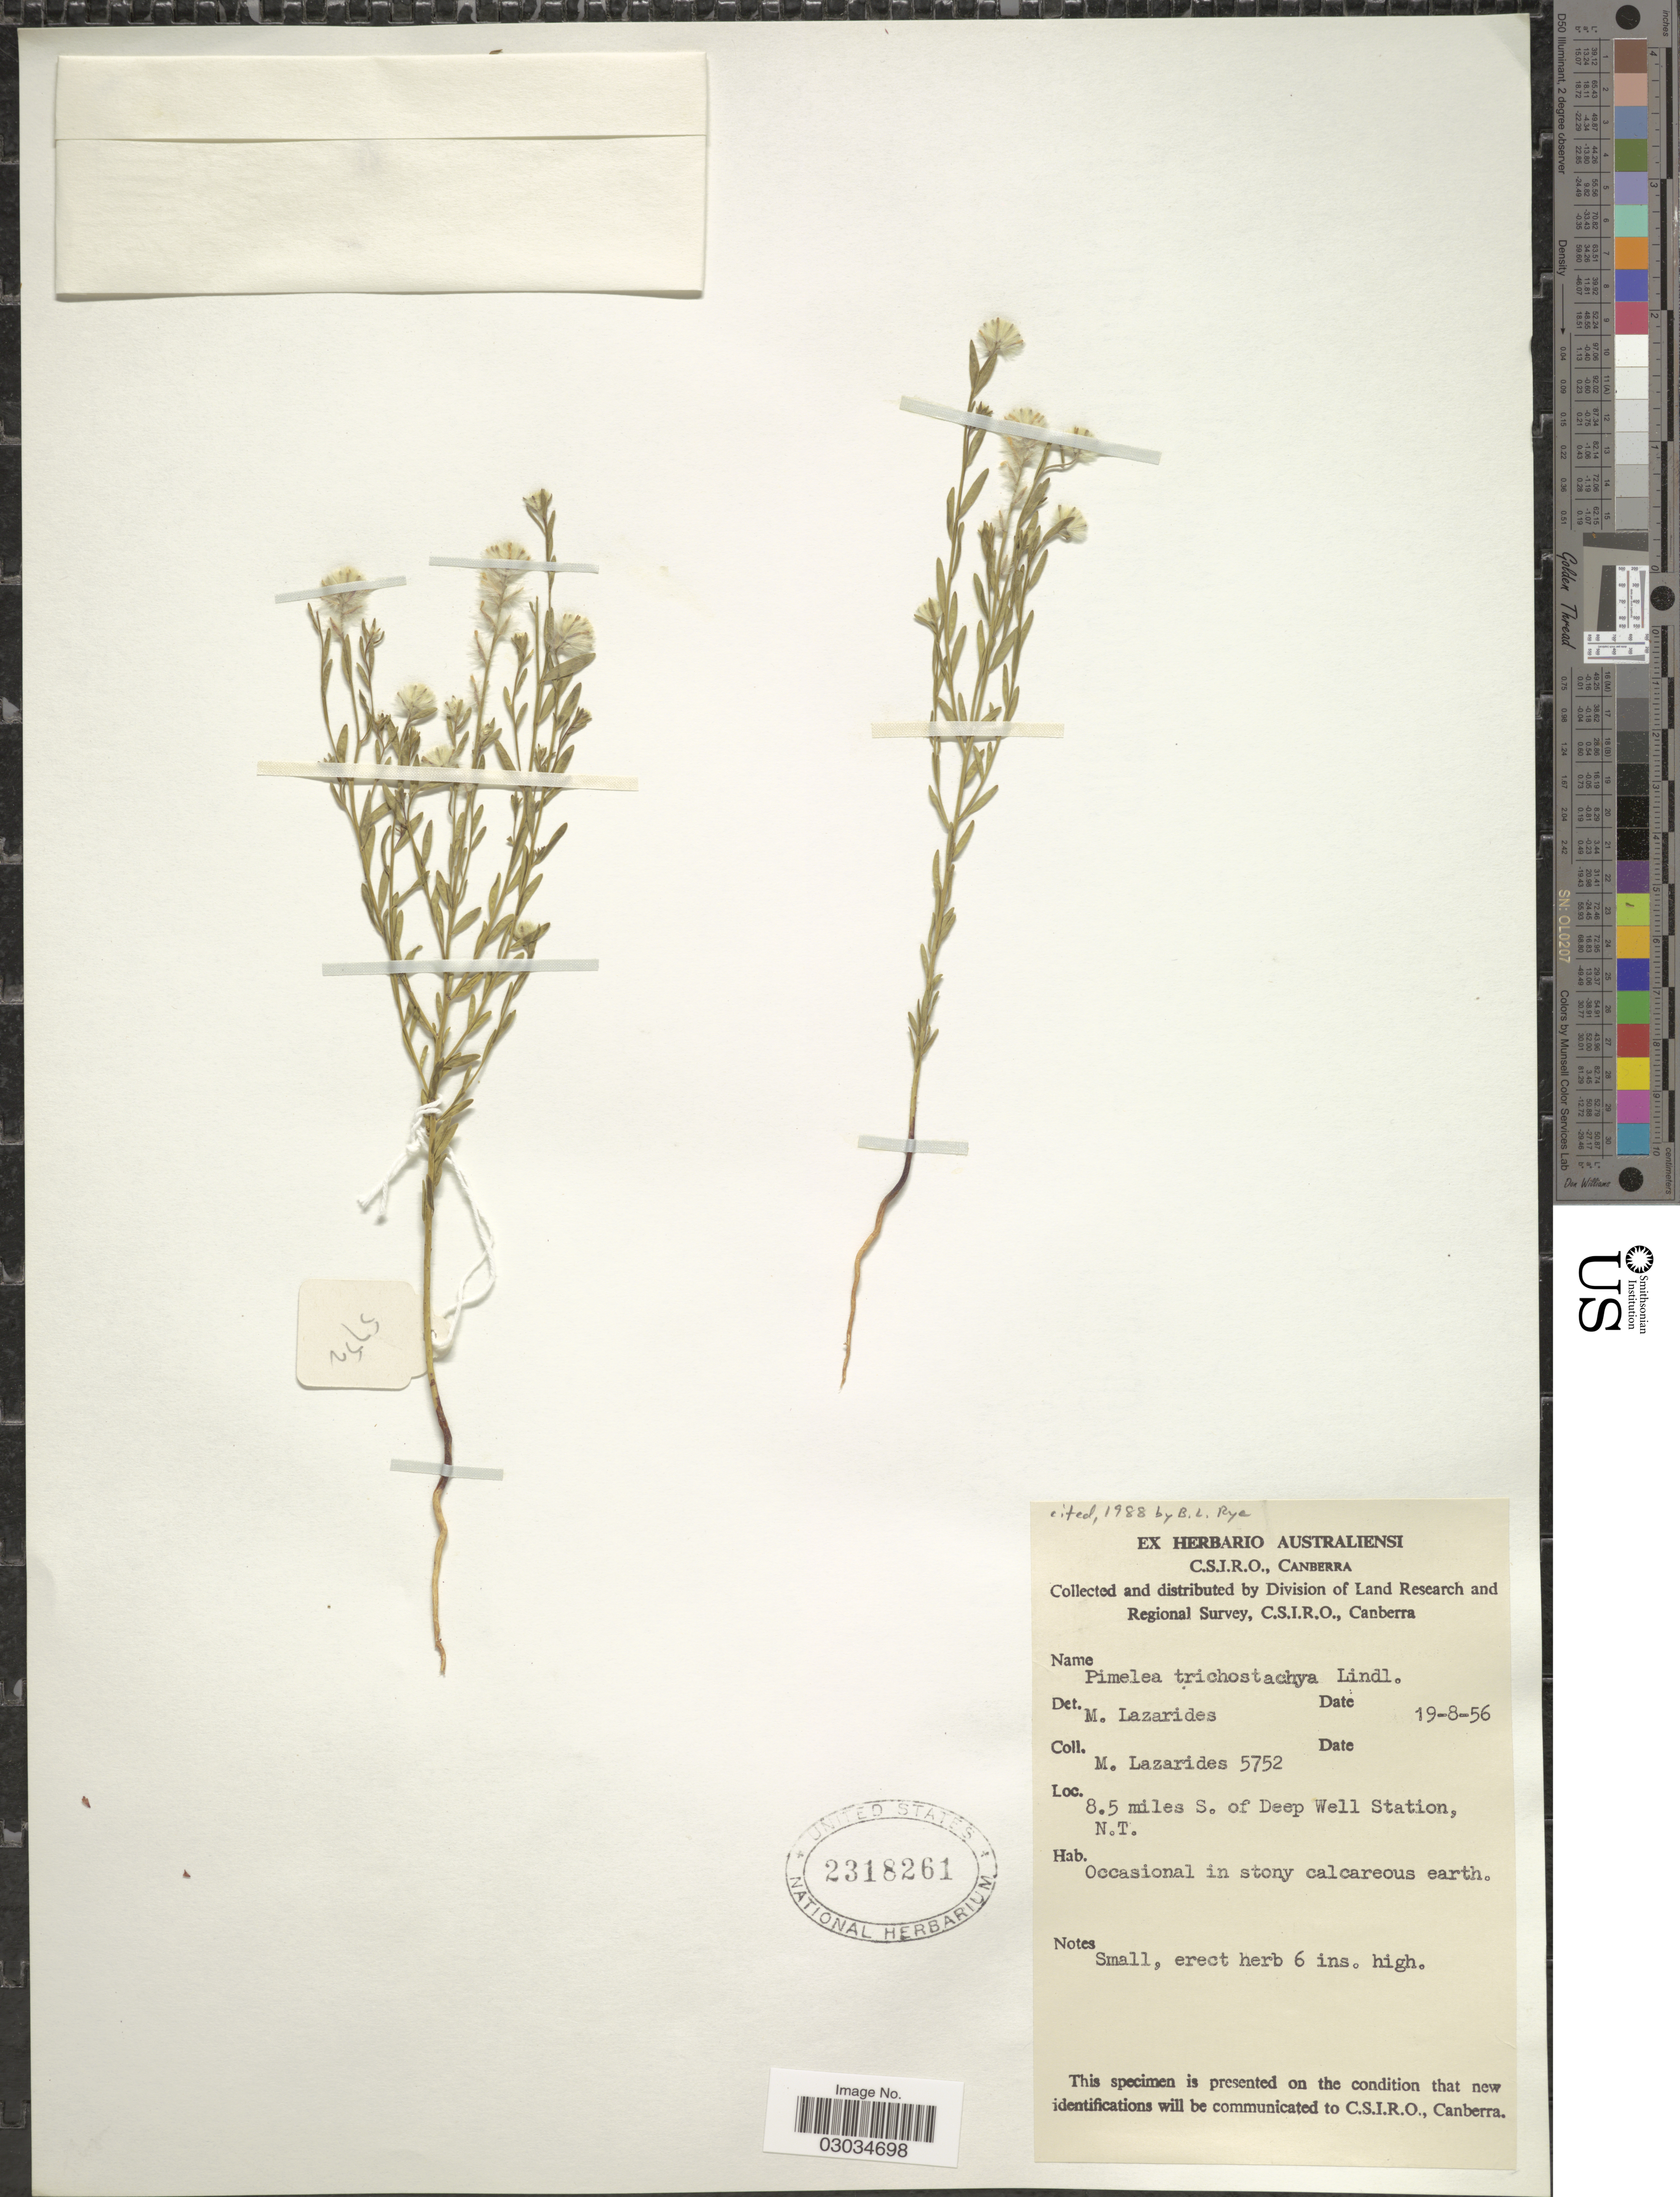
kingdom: Plantae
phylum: Tracheophyta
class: Magnoliopsida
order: Malvales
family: Thymelaeaceae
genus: Pimelea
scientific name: Pimelea trichostachya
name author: Lindl.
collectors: M. Lazarides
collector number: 5752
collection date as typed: Transcribed d/m/y: 19/8/56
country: Australia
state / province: Northern Territory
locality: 8 miles S. of Deep Well Station, N.T.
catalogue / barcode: US 2318261